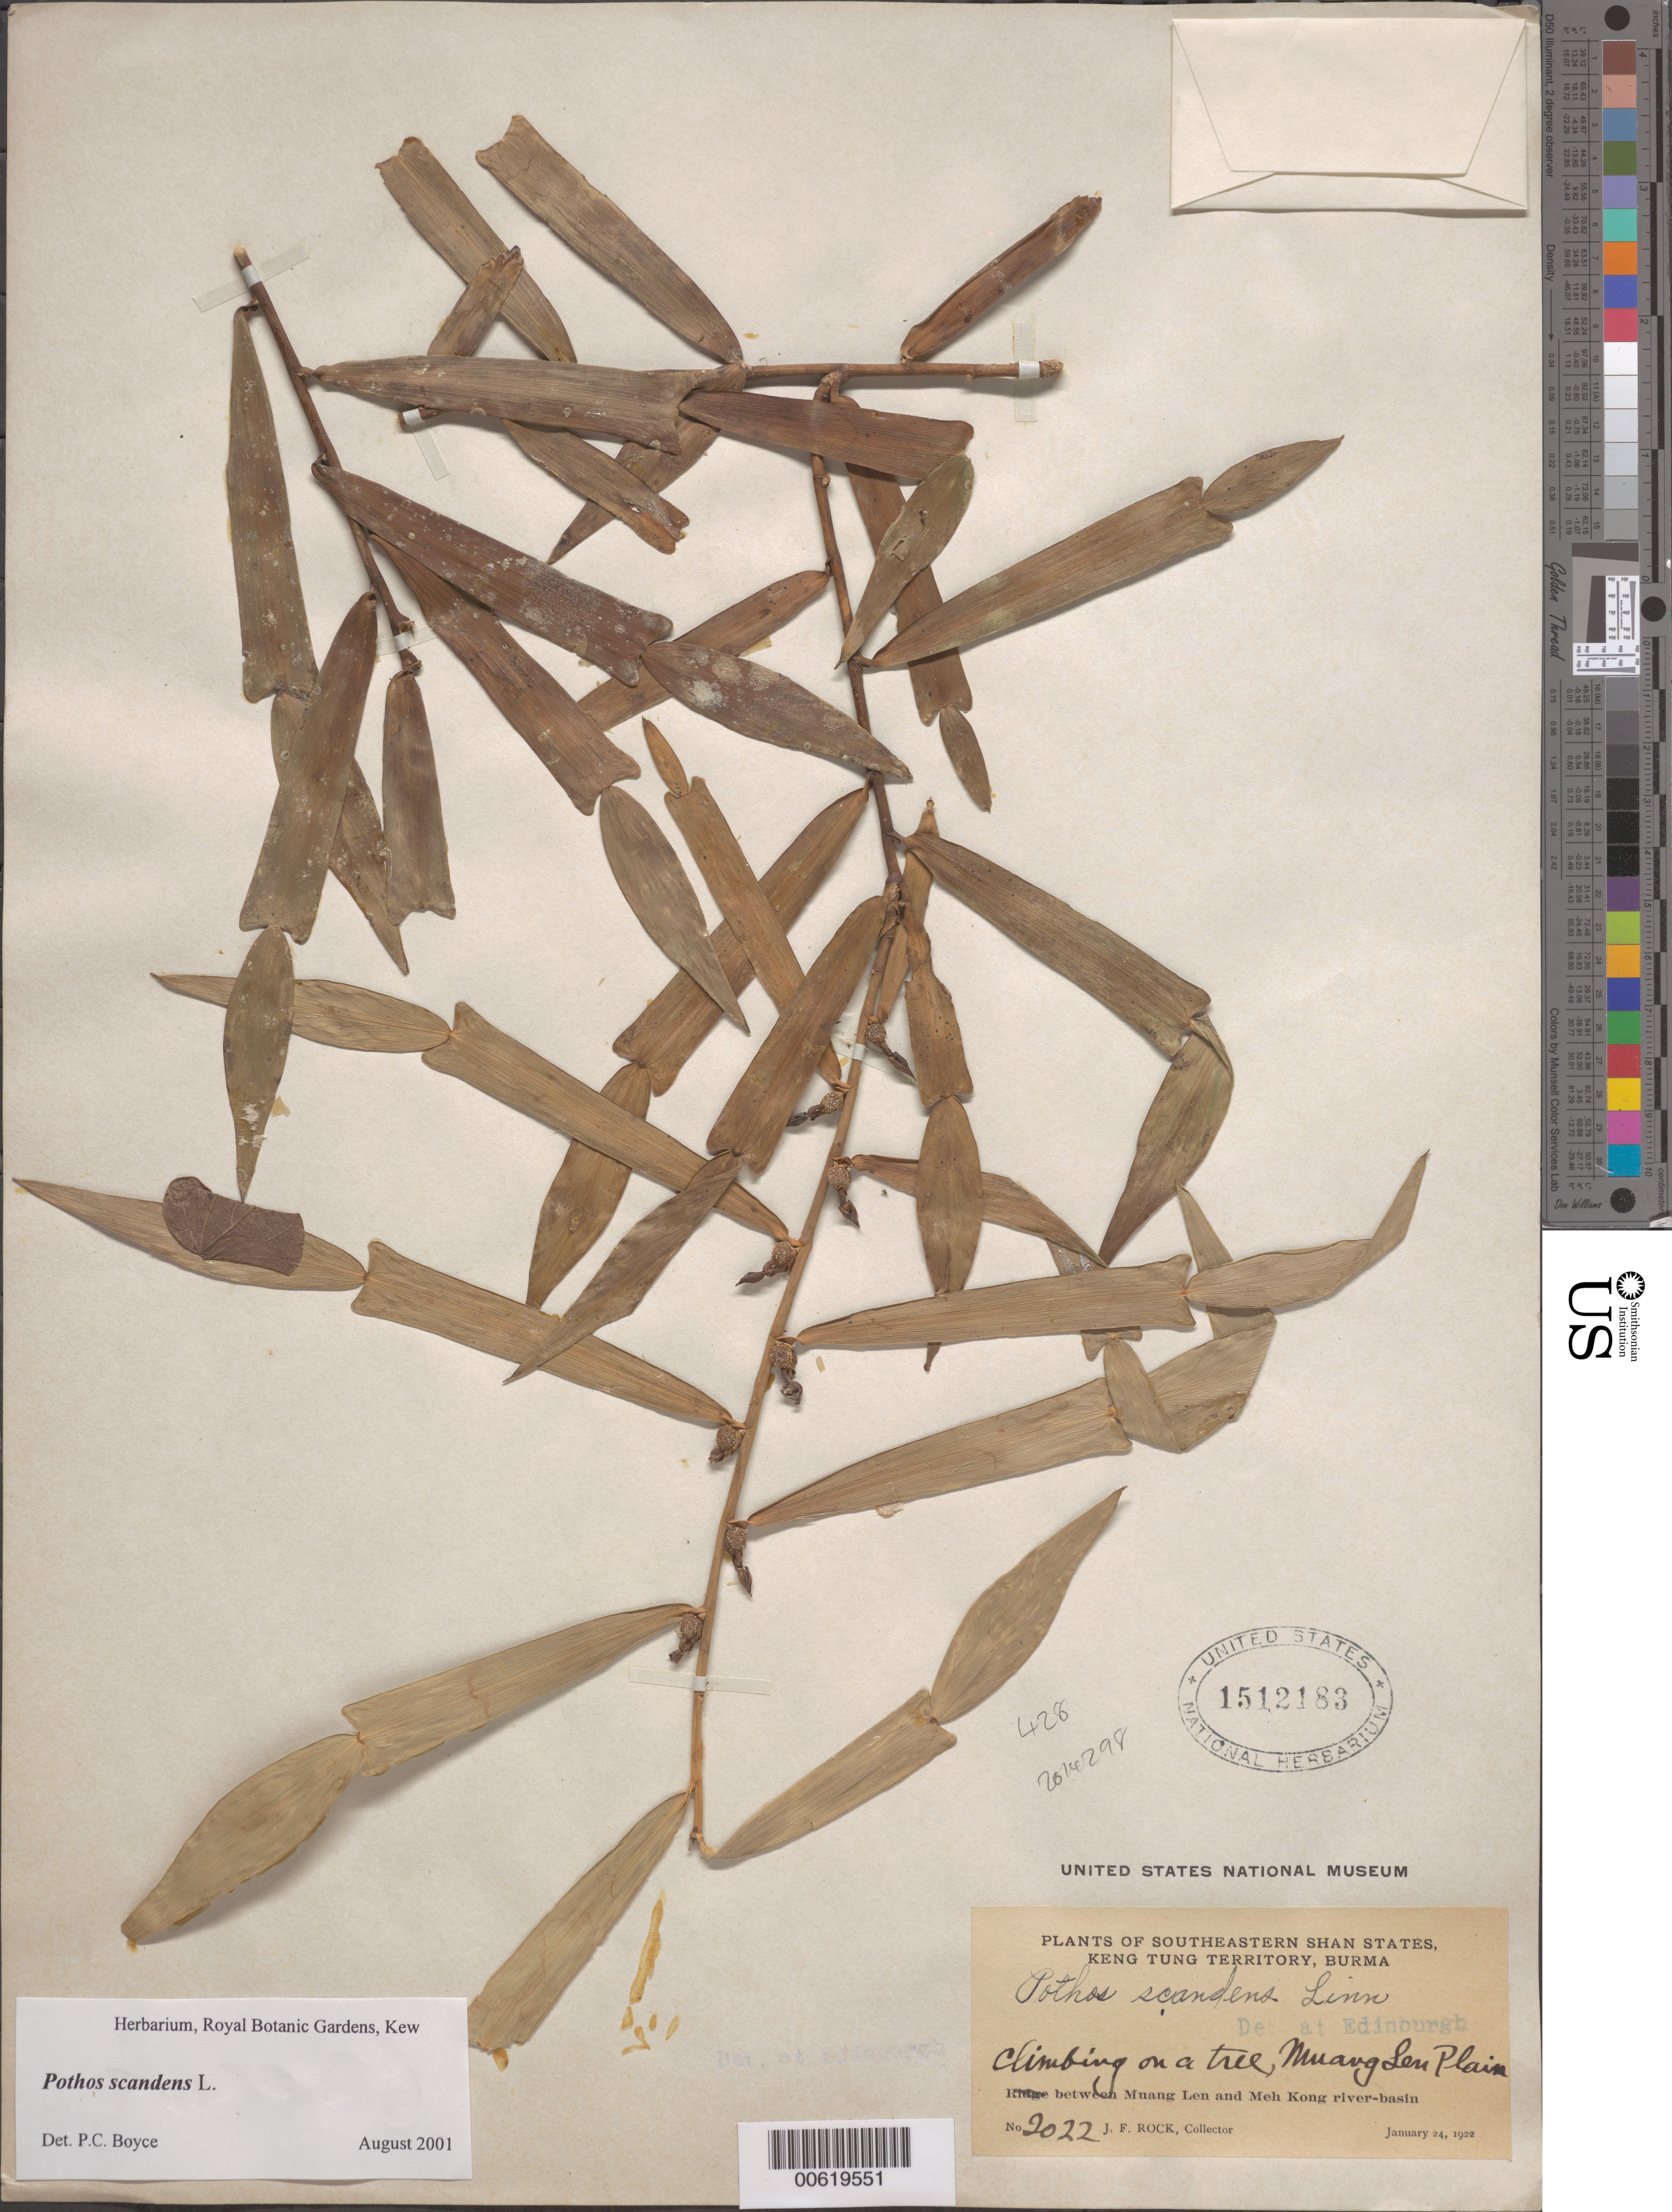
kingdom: Plantae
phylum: Tracheophyta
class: Liliopsida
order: Alismatales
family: Araceae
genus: Pothos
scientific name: Pothos scandens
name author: L.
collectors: J. F. Rock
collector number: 2022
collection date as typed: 24 Jan 1922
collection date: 1922-01-24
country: Myanmar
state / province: Shan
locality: Between Muang Len and Meh Kong river-basin.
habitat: Muang Len Plain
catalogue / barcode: US 1512183